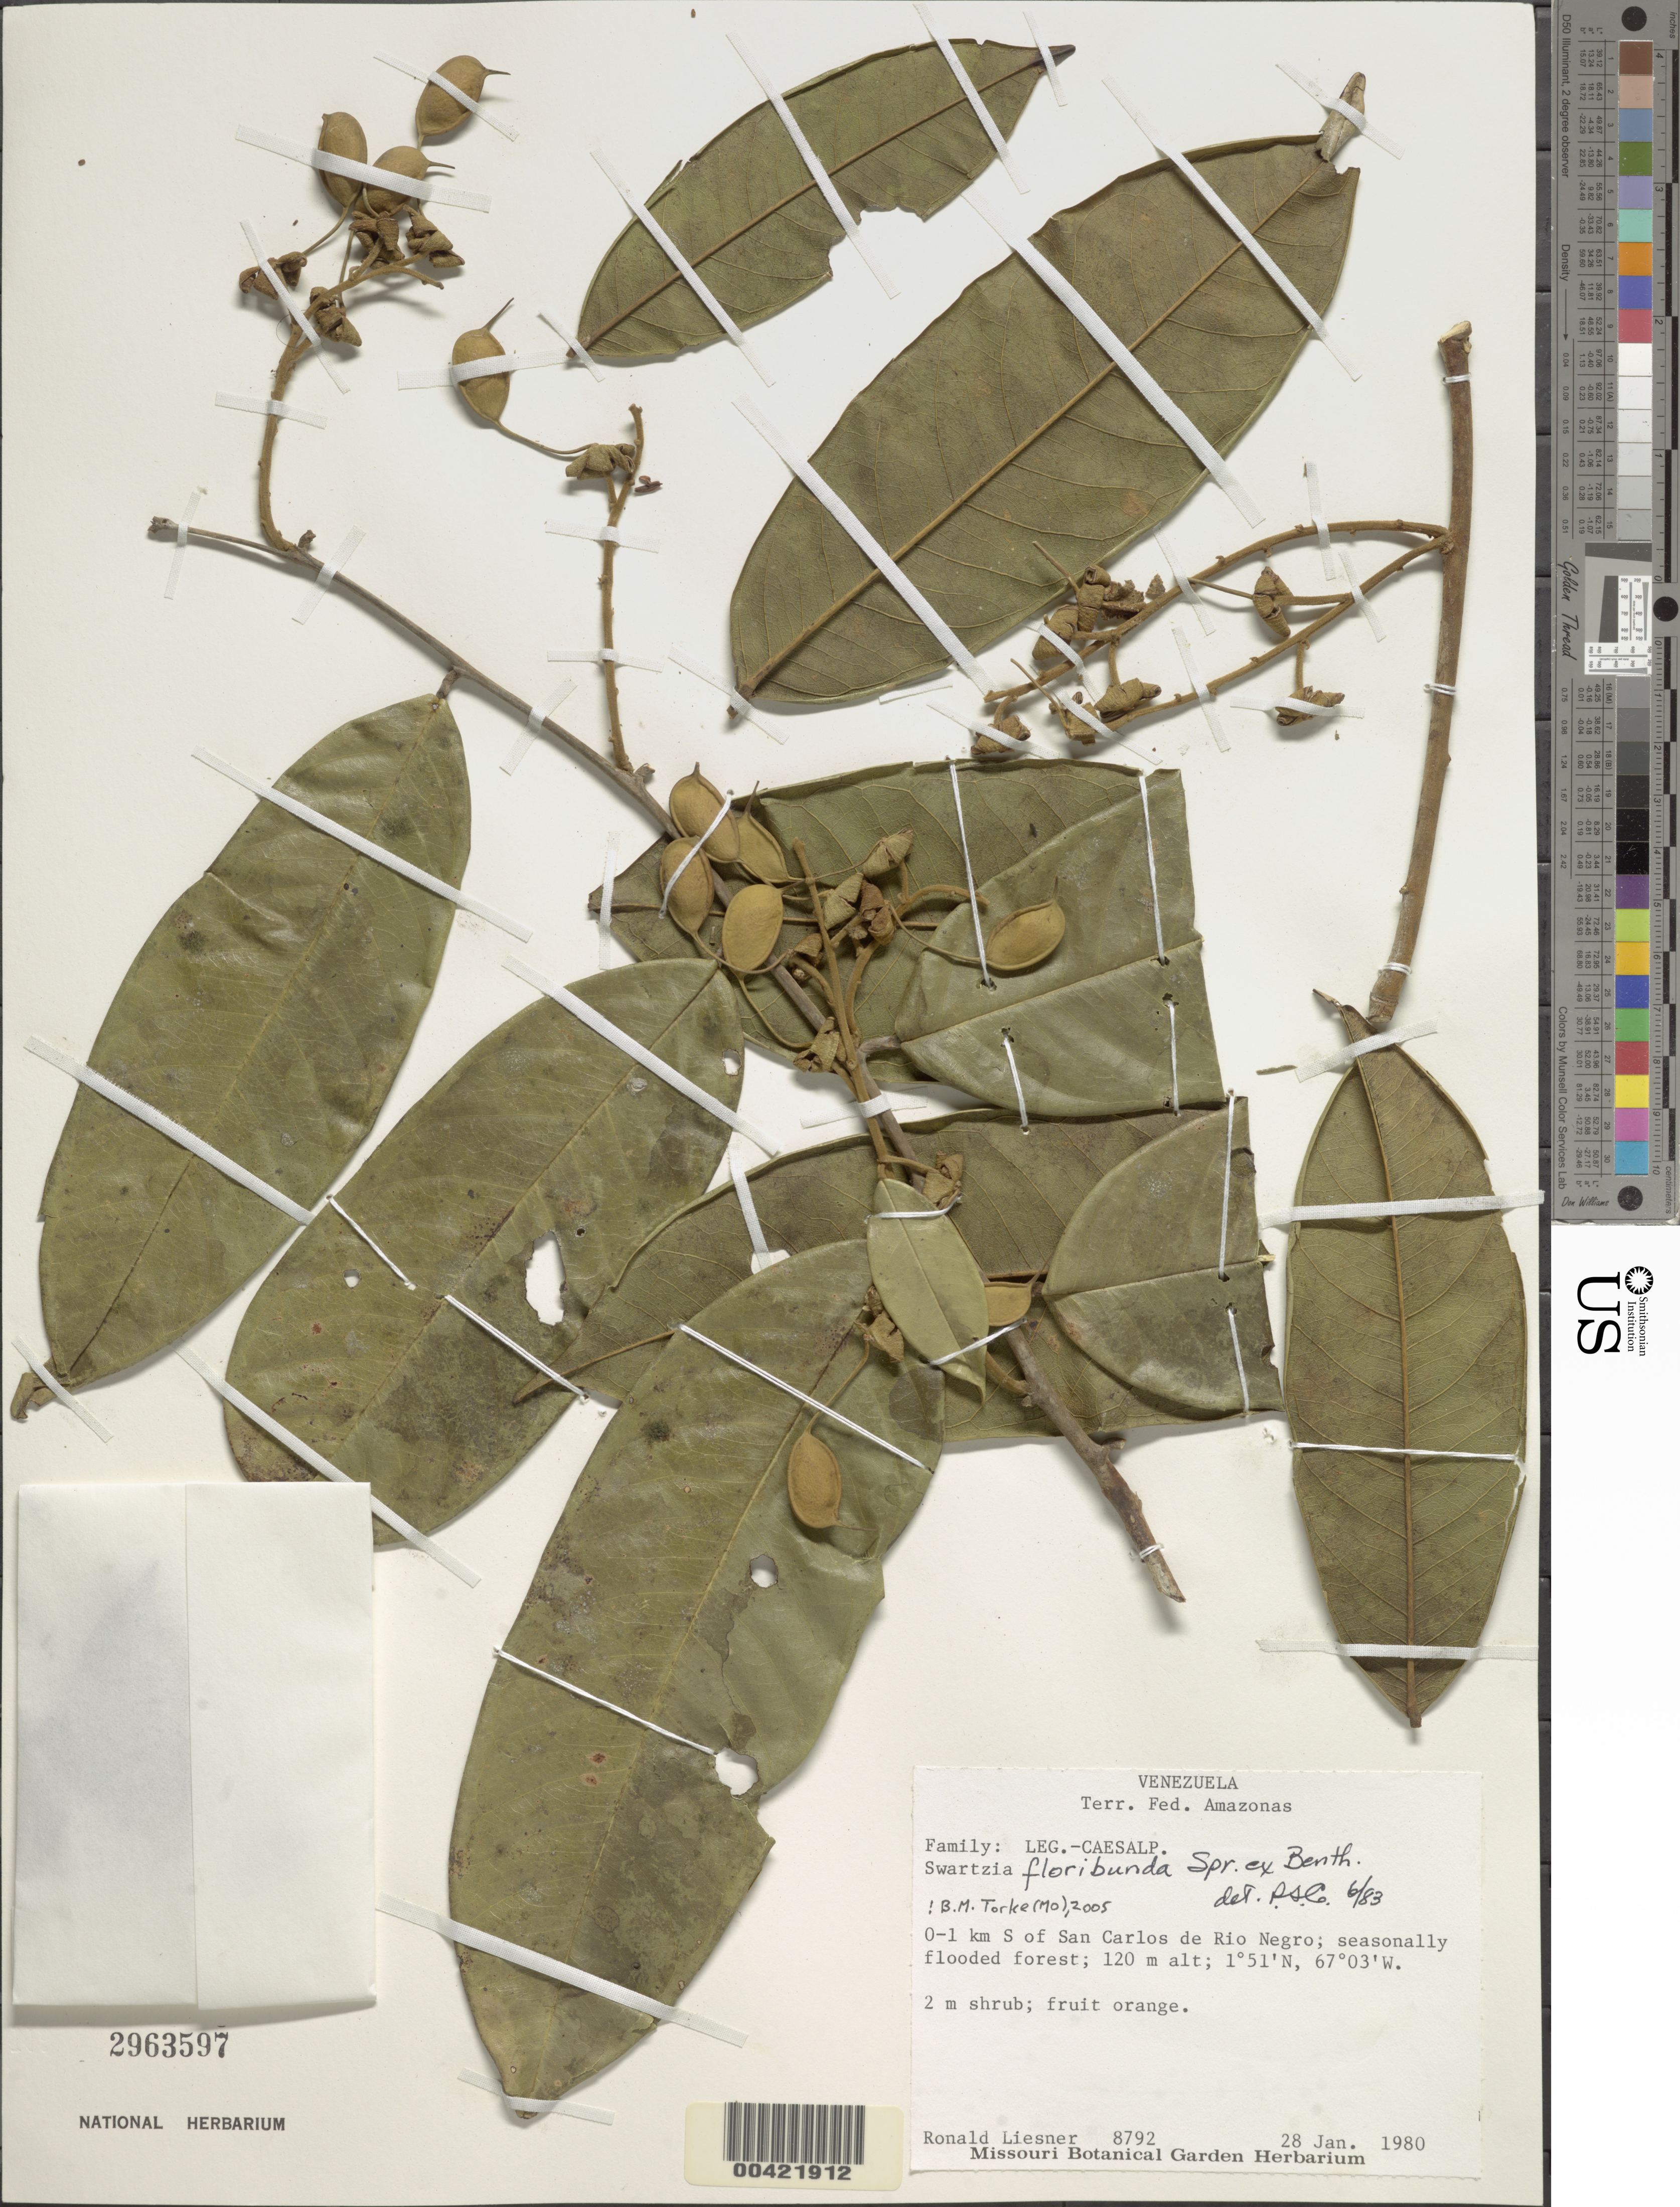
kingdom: Plantae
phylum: Tracheophyta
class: Magnoliopsida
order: Fabales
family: Fabaceae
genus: Swartzia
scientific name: Swartzia floribunda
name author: Spruce ex Benth.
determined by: Cowan, R. S.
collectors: R. L. Liesner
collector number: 8792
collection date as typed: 28 Jan 1980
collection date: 1980-01-28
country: Venezuela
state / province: Amazonas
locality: San carlos de rio negro, 0-1 km s of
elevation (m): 120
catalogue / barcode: US 2963597